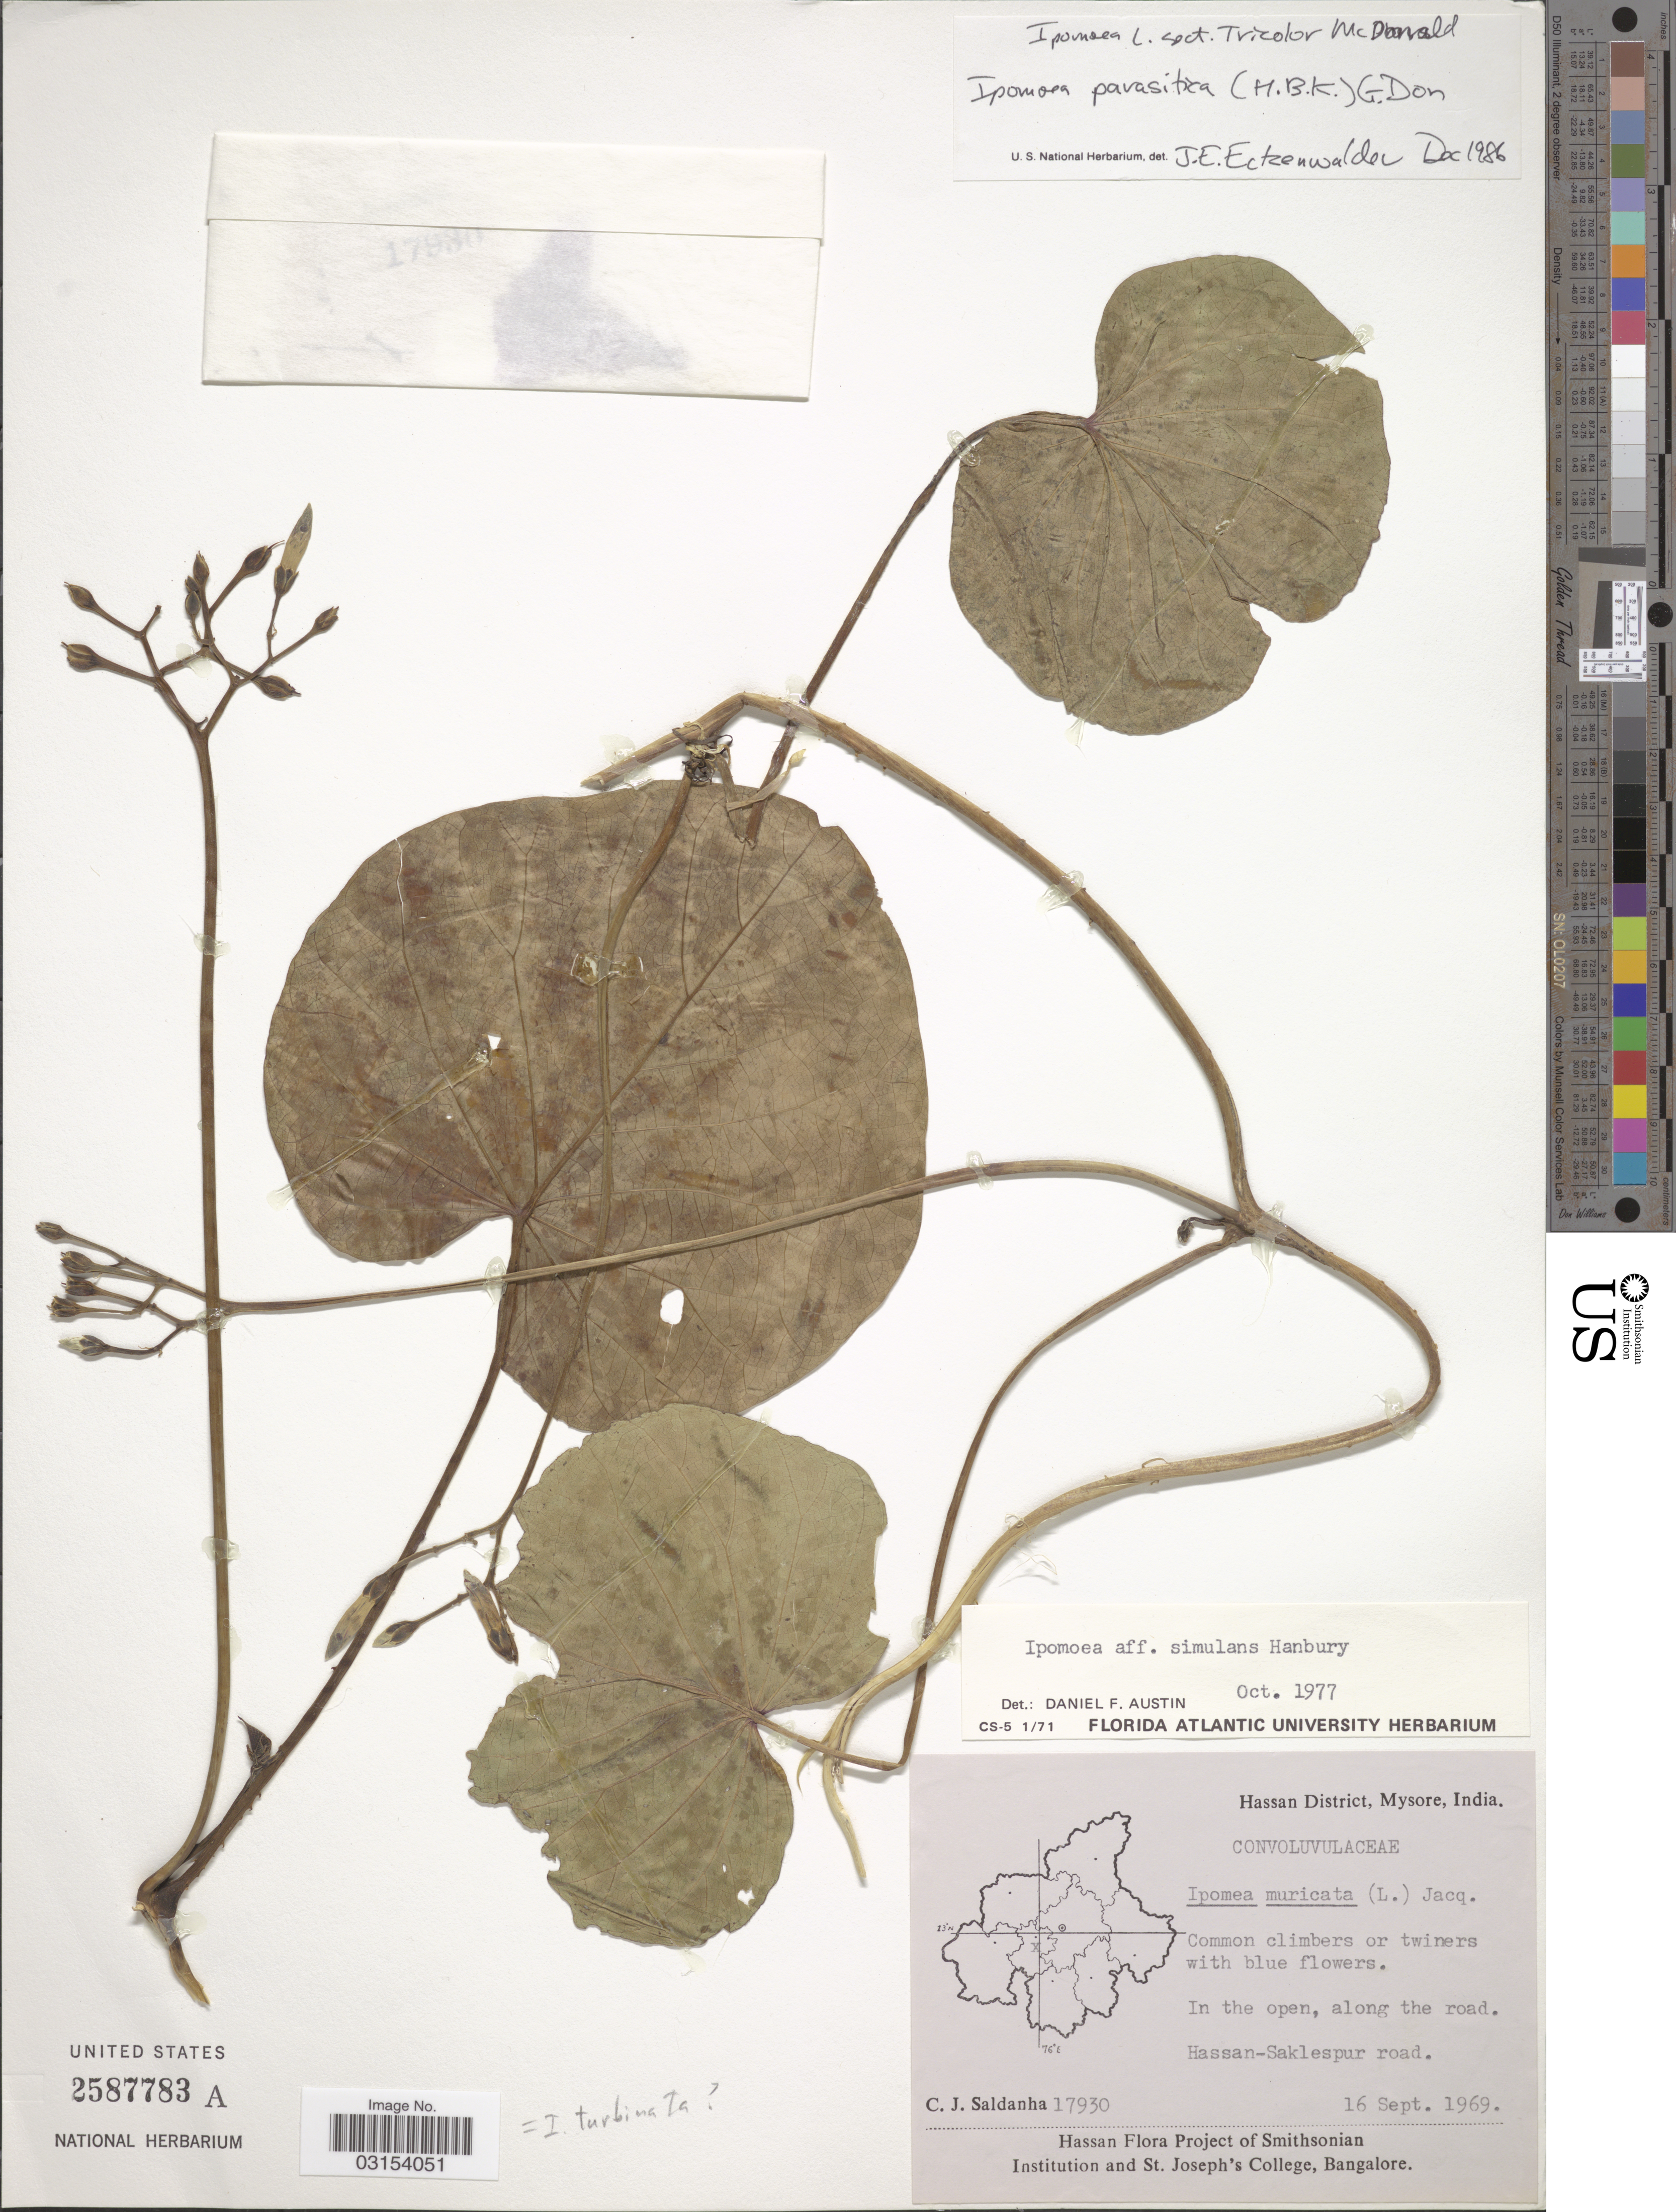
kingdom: Plantae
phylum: Tracheophyta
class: Magnoliopsida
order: Solanales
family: Convolvulaceae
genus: Ipomoea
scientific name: Ipomoea parasitica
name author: (Kunth) G. Don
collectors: C. J. Saldanha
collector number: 17930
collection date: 1969-09-16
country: India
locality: Hassan District, Mysore, India, In the open, along the road, Hassan-Saklespur road.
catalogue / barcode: US 2587783A